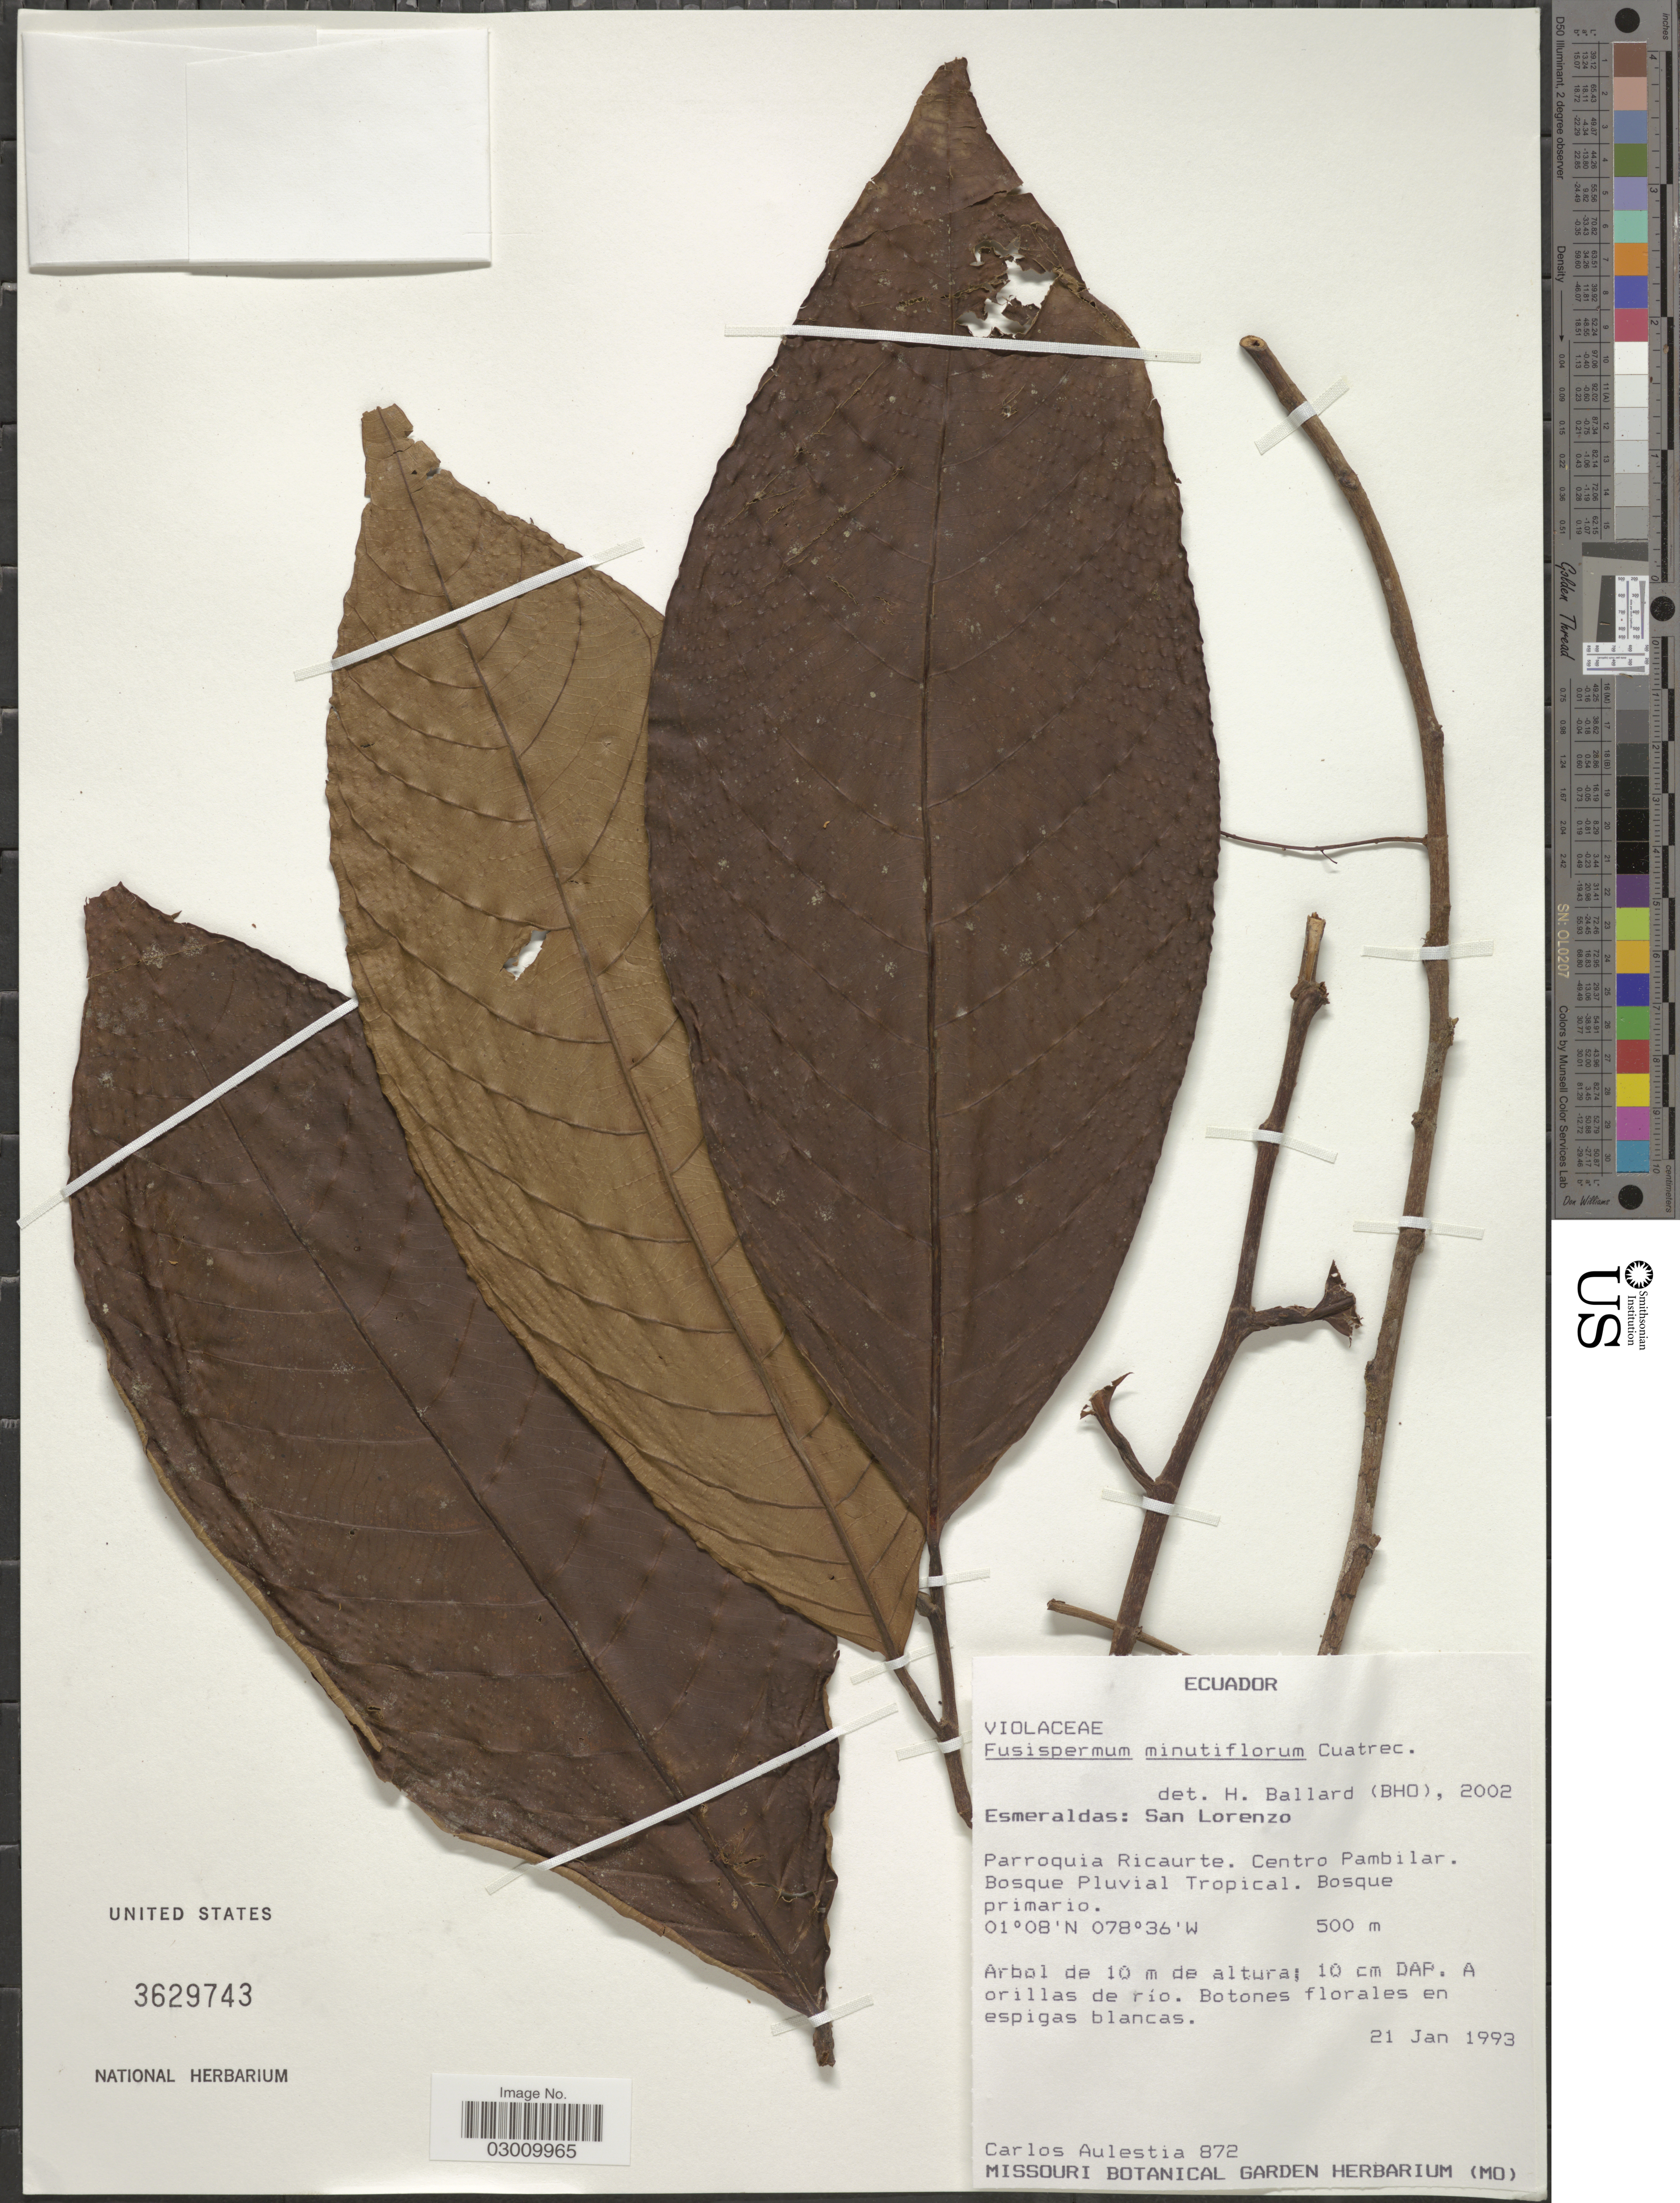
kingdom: Plantae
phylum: Tracheophyta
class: Magnoliopsida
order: Malpighiales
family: Violaceae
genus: Fusispermum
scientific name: Fusispermum minutiflorum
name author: Cuatrec.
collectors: C. Aulestia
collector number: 872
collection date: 1993-01-21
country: Ecuador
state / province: Esmeraldas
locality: San Lorenzo, Parroquia Ricaurte, Centro Pambilar, Bosque Pluvial Tropical.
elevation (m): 500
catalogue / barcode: US 3629743